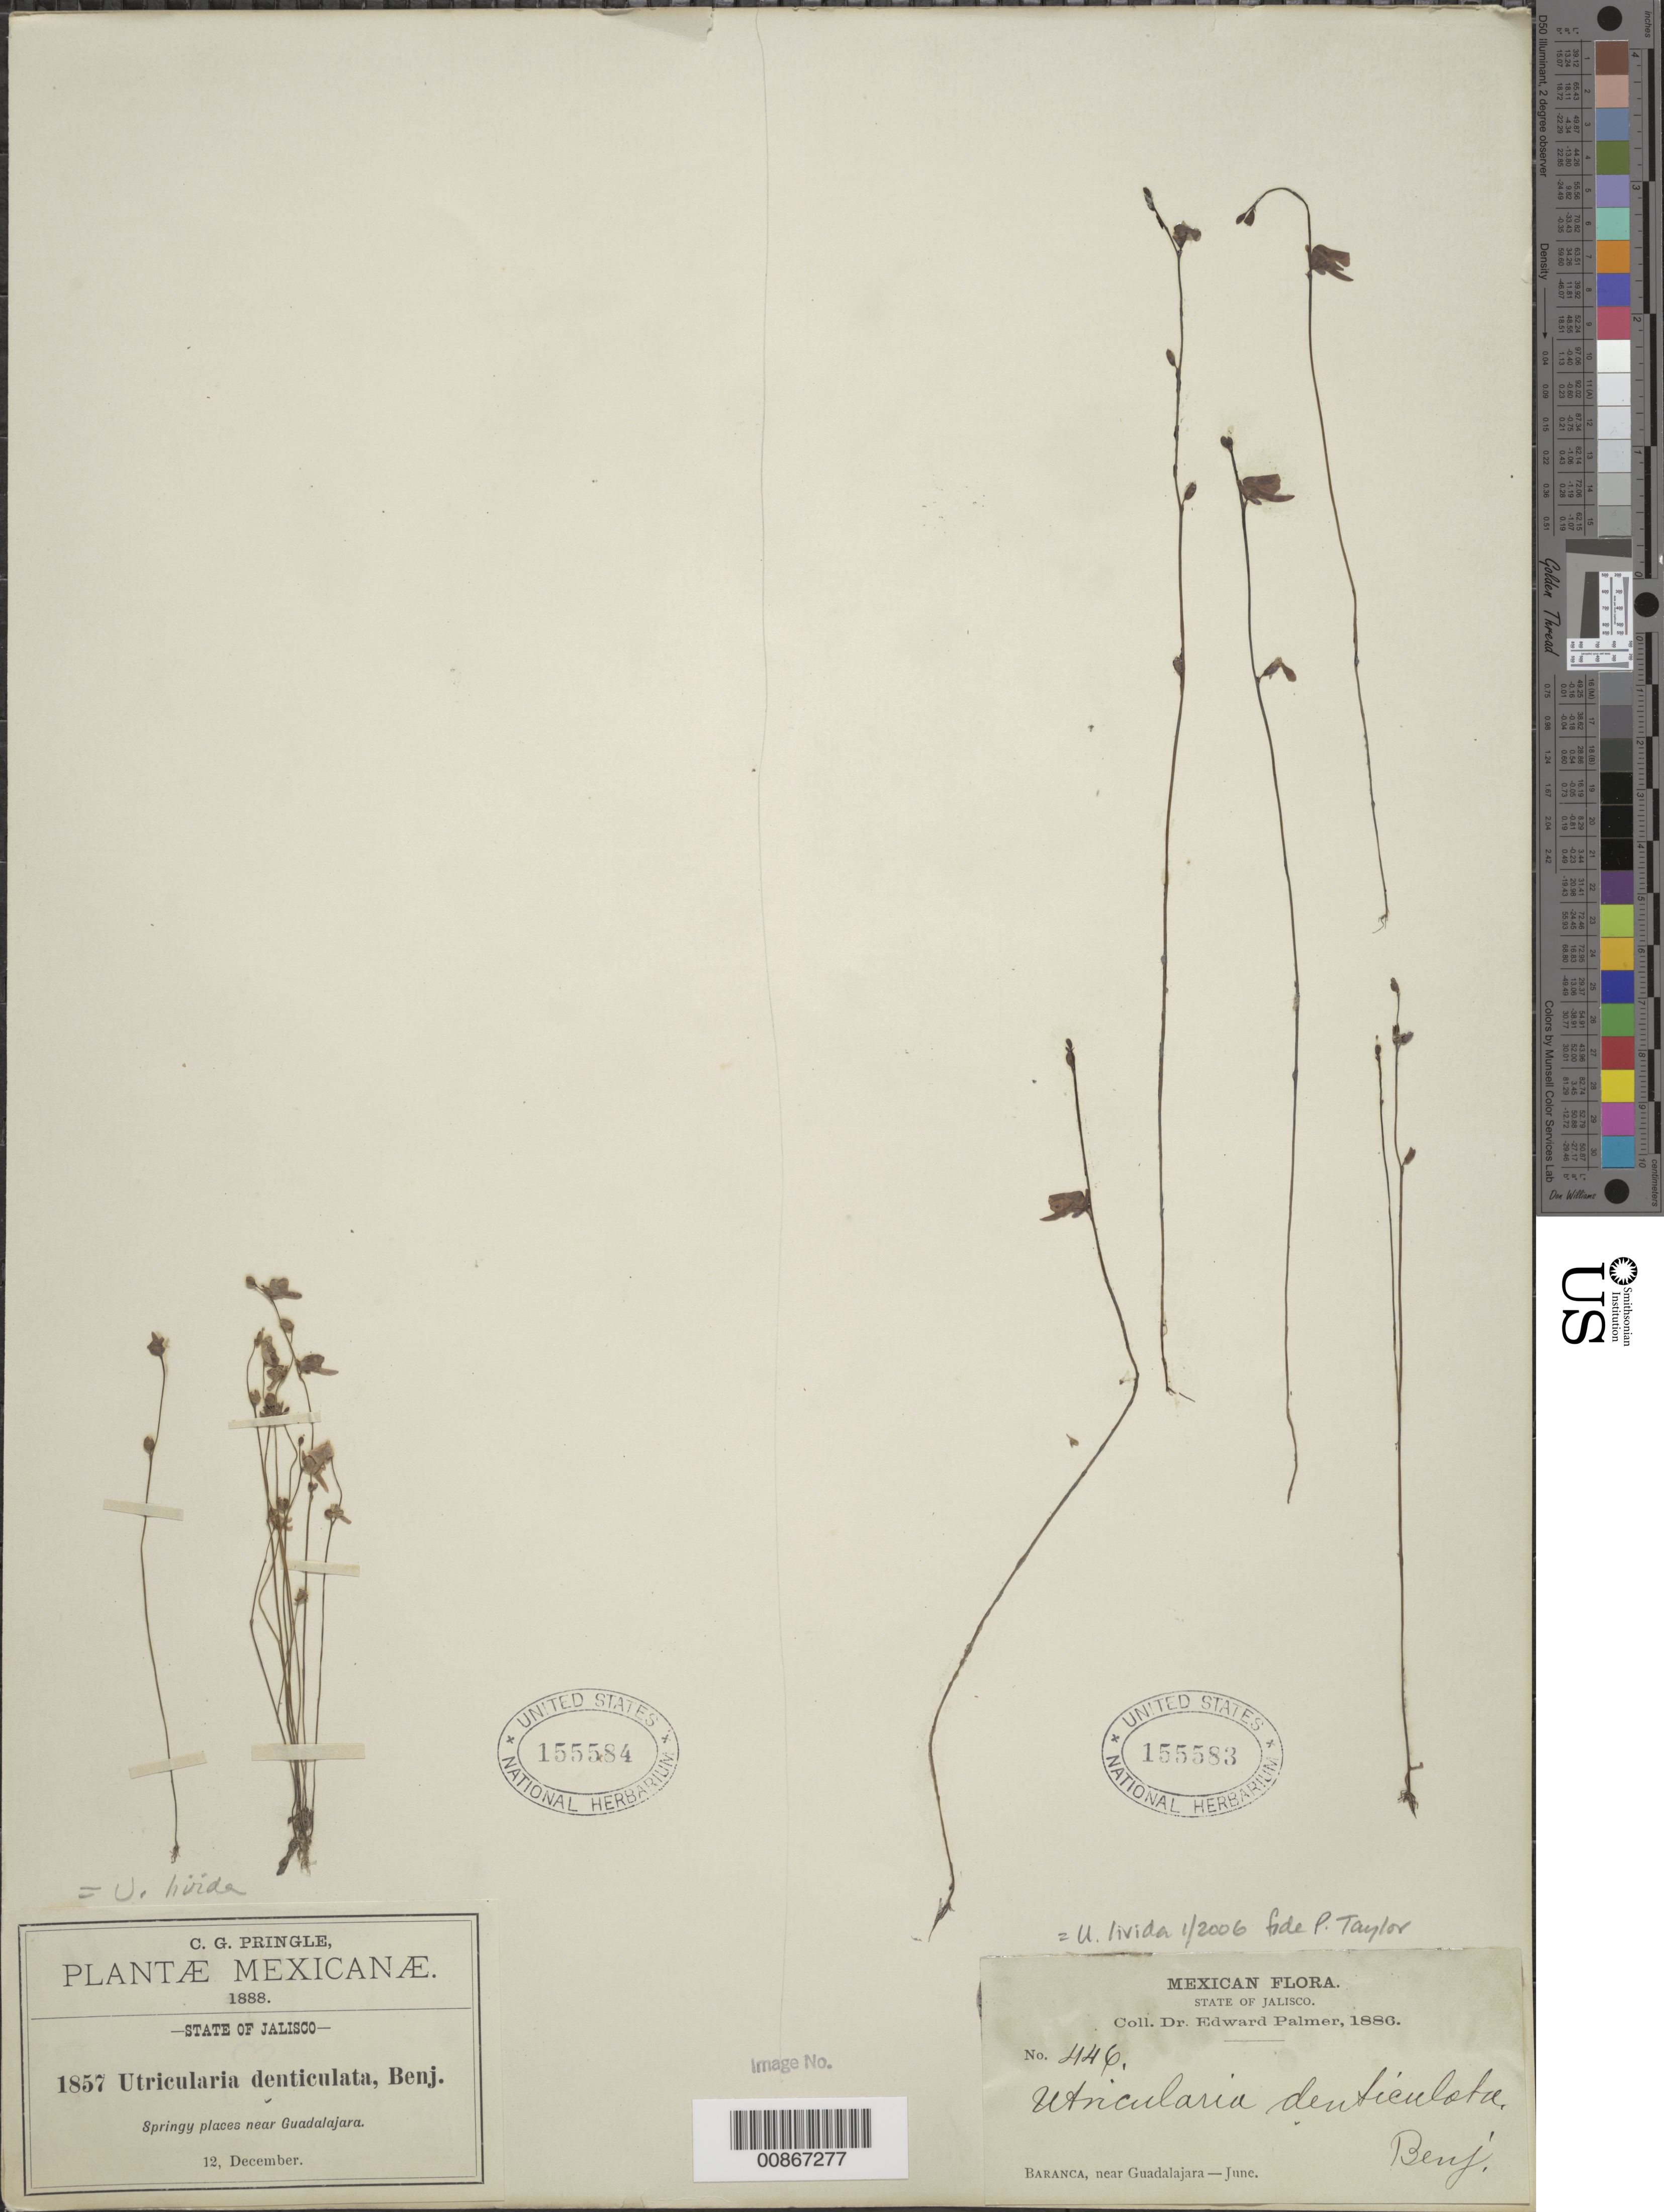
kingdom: Plantae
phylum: Tracheophyta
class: Magnoliopsida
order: Lamiales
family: Lentibulariaceae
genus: Utricularia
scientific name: Utricularia livida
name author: E. Mey.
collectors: C. G. Pringle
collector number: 1857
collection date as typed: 12 Dec 1888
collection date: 1888-12-12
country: Mexico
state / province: Jalisco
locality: Near Guadalajara, Jalisco.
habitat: Springy places.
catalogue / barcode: US 155584-2